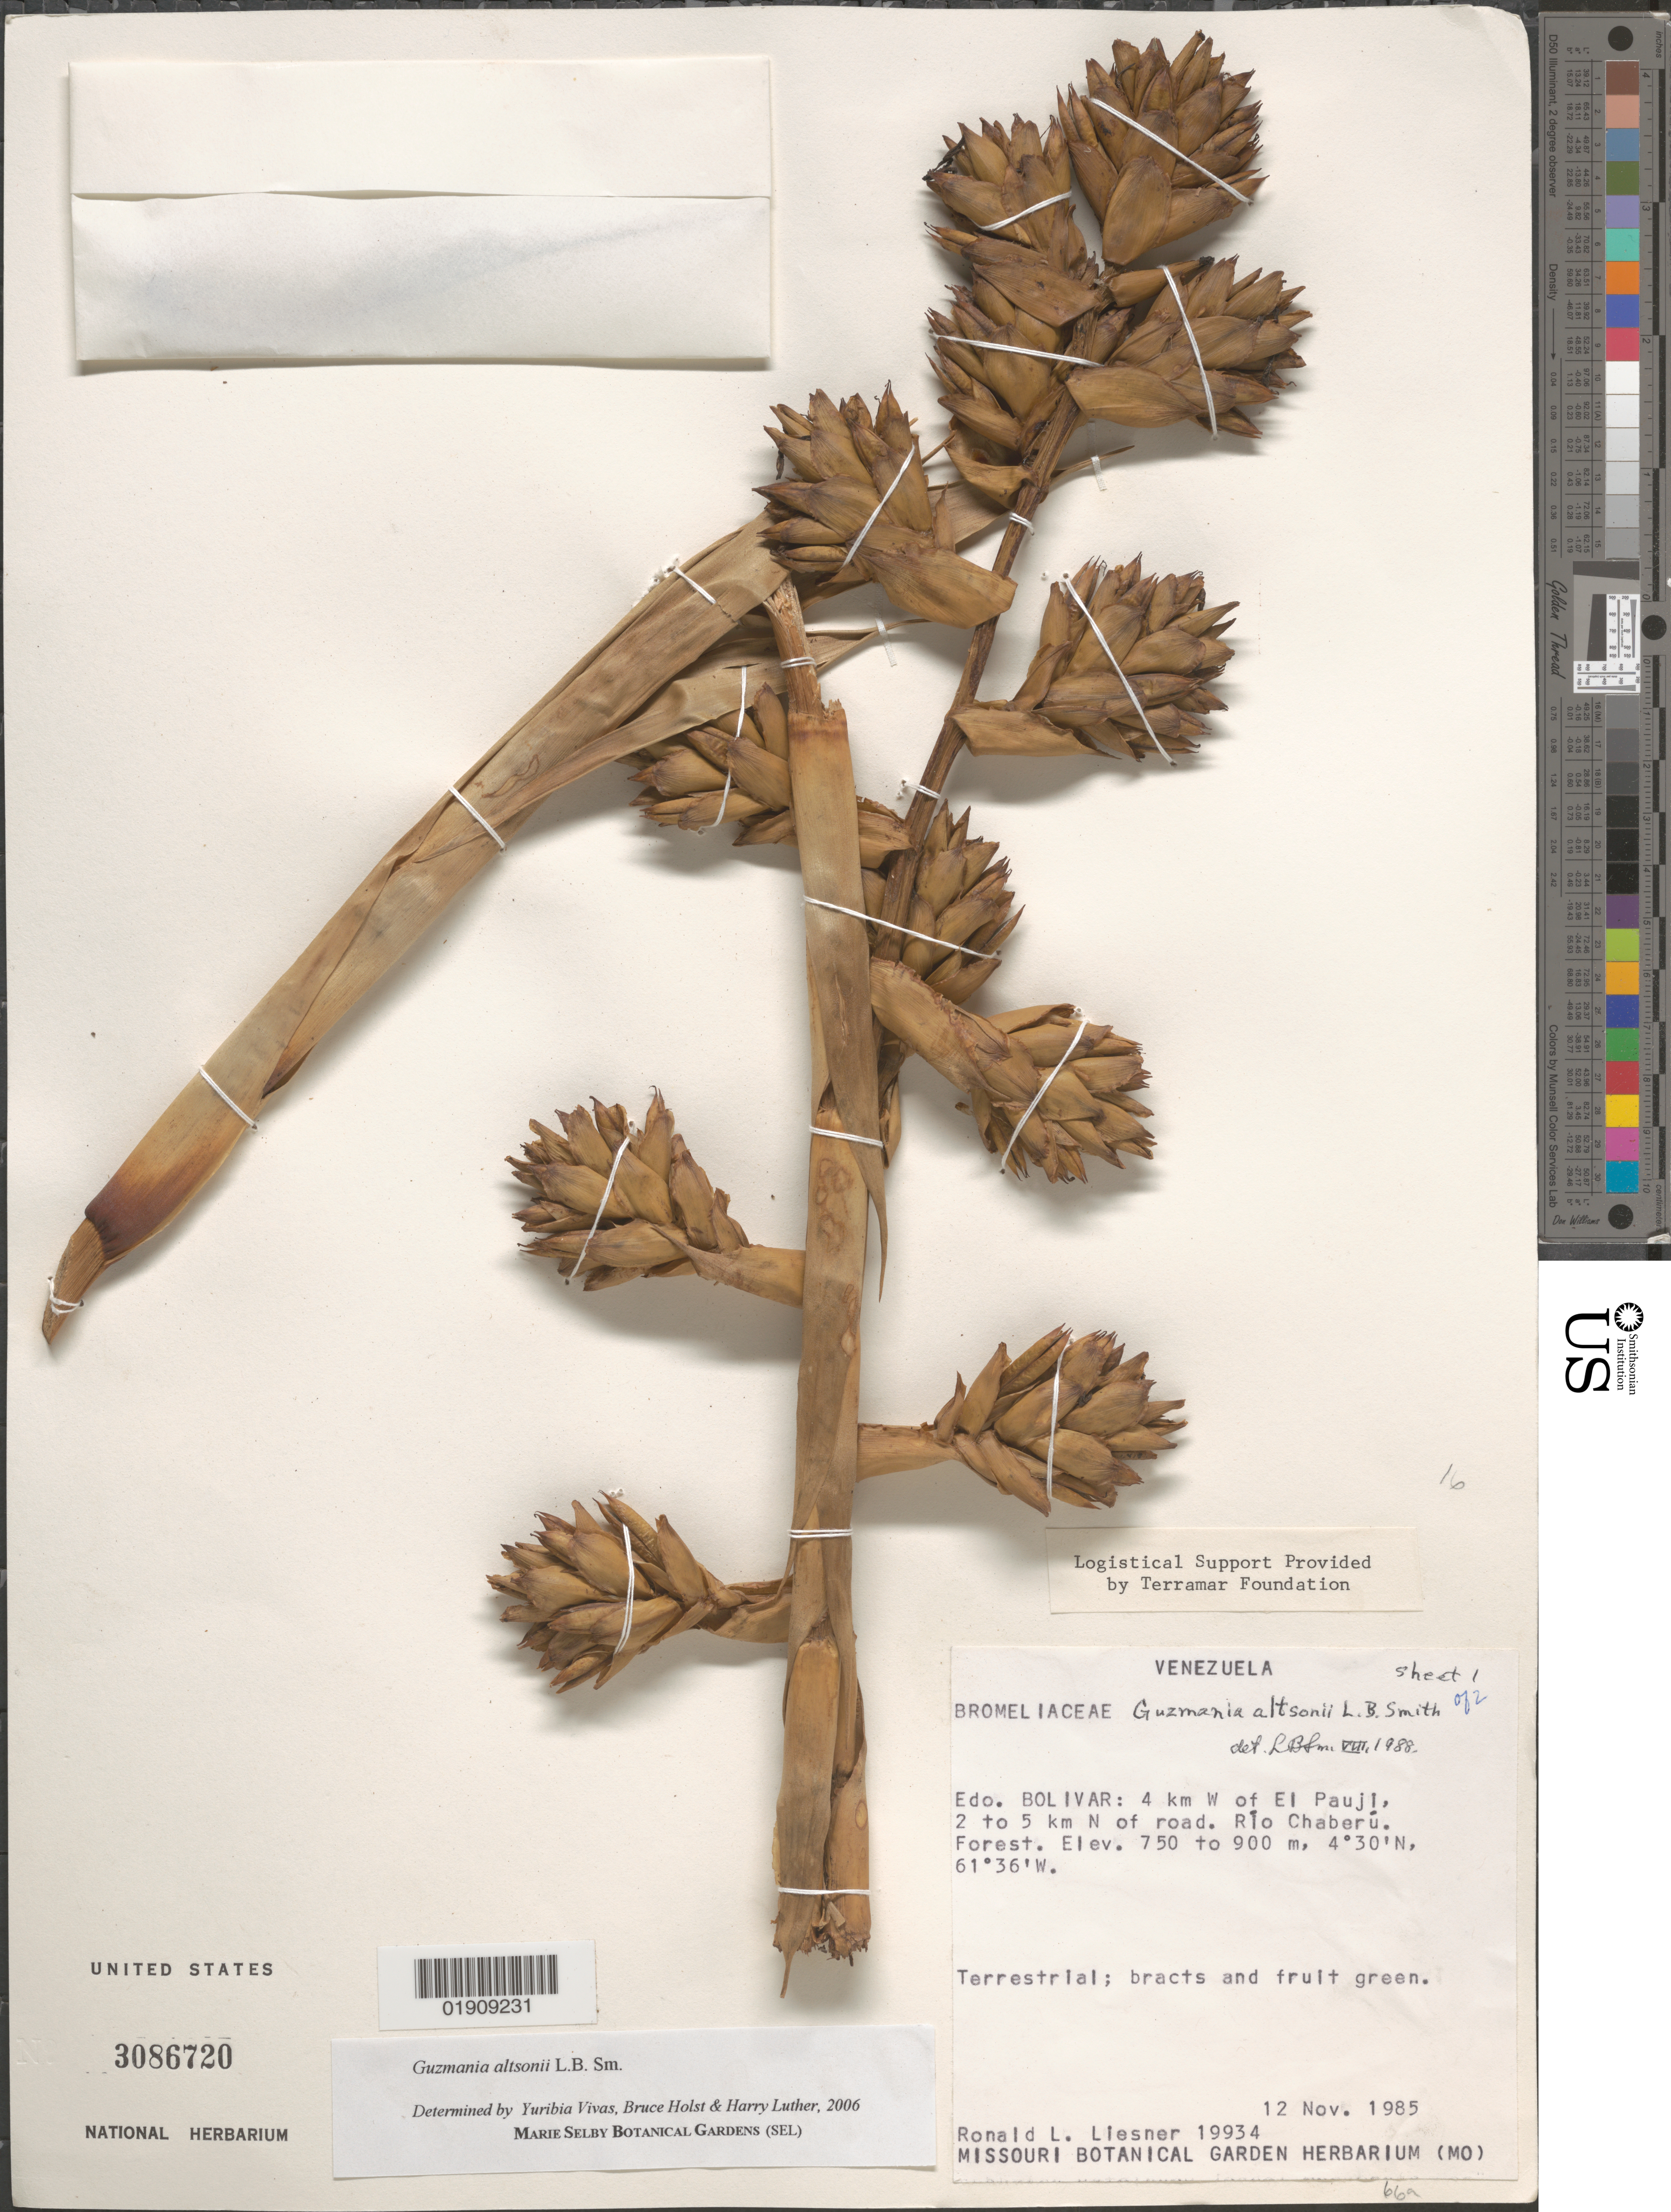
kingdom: Plantae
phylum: Tracheophyta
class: Liliopsida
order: Poales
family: Bromeliaceae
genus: Guzmania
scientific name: Guzmania altsonii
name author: L.B. Sm.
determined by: Vivas, Yuribia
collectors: R. L. Liesner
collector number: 19934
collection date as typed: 12-Nov-85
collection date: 1985-11-12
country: Venezuela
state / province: Bolívar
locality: El Pauji, 4 km W of; 2 to 5 km N of road; Río Caberú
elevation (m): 750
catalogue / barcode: US 3086720